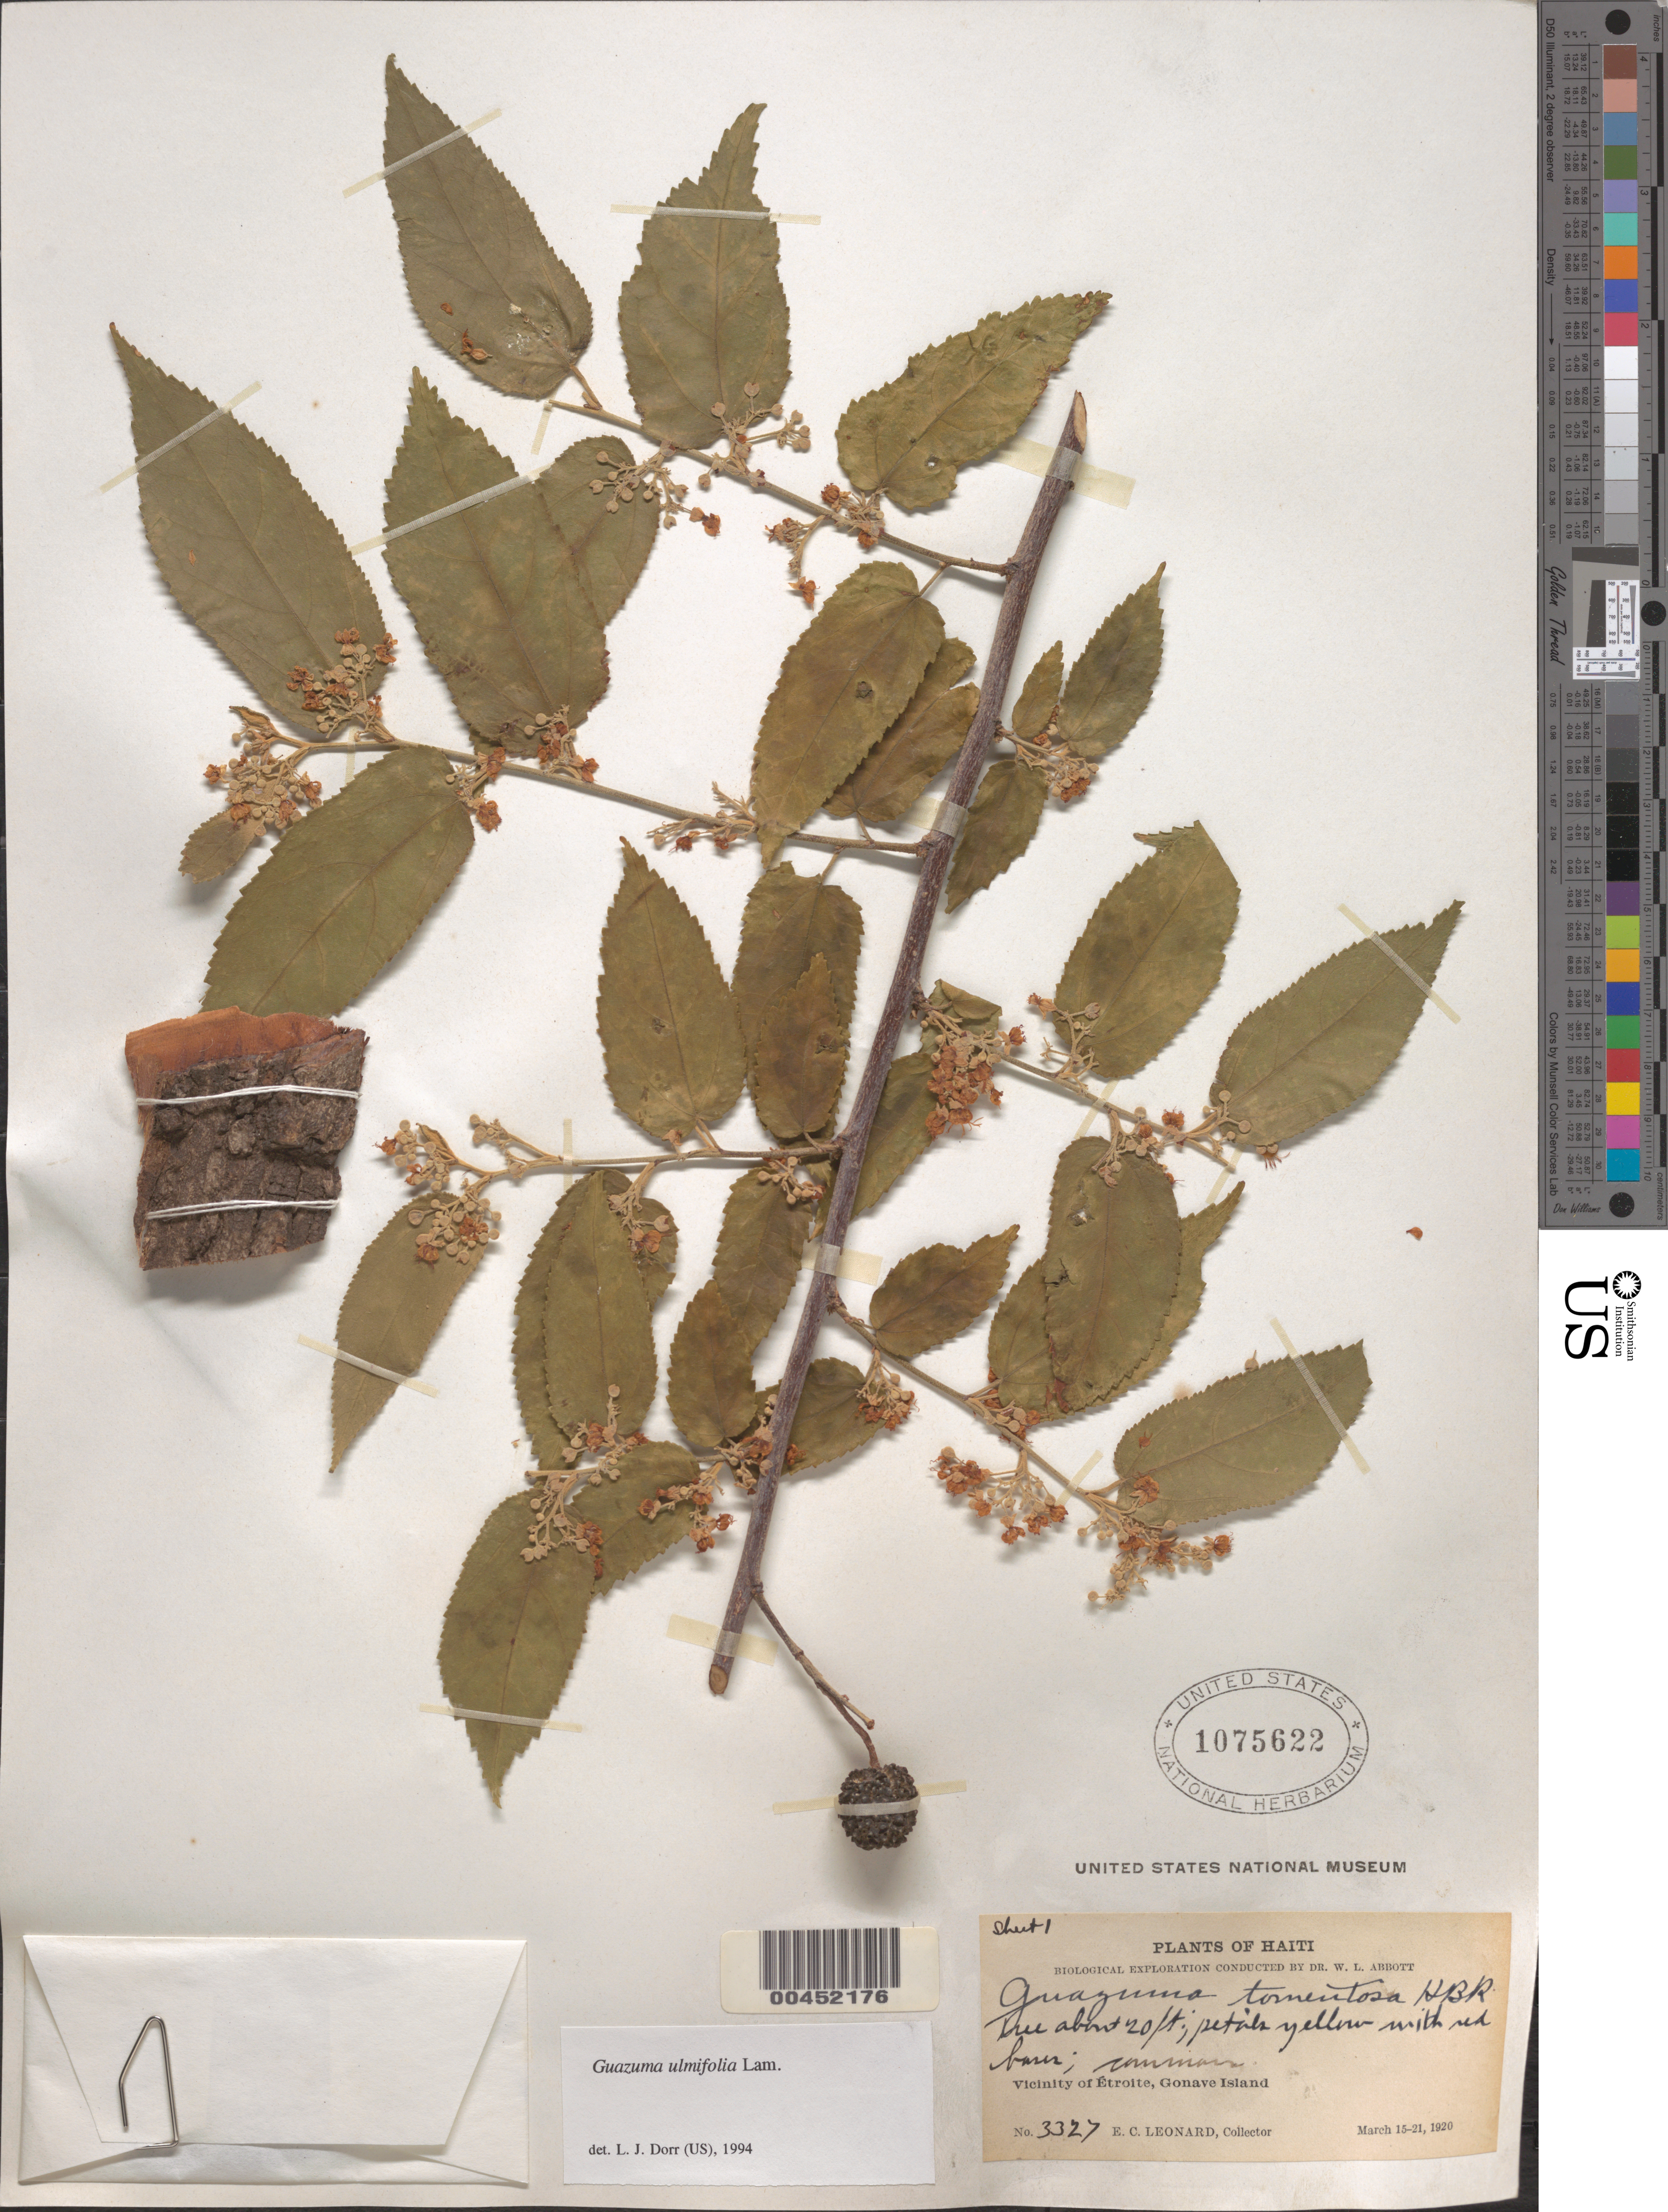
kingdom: Plantae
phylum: Tracheophyta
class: Magnoliopsida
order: Malvales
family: Malvaceae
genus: Guazuma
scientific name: Guazuma ulmifolia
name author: Lam.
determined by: Dorr, L. J., (BOT), Smithsonian Institution - National Museum of Natural History (UNITED STATES)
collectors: E. C. Leonard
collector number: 3327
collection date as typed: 15 Mar 1920 to 21 Mar 1920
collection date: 1920-03-15/1920-03-21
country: Haiti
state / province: Ouest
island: Gonave Island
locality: Vicinity of Étroite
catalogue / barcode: US 1075622